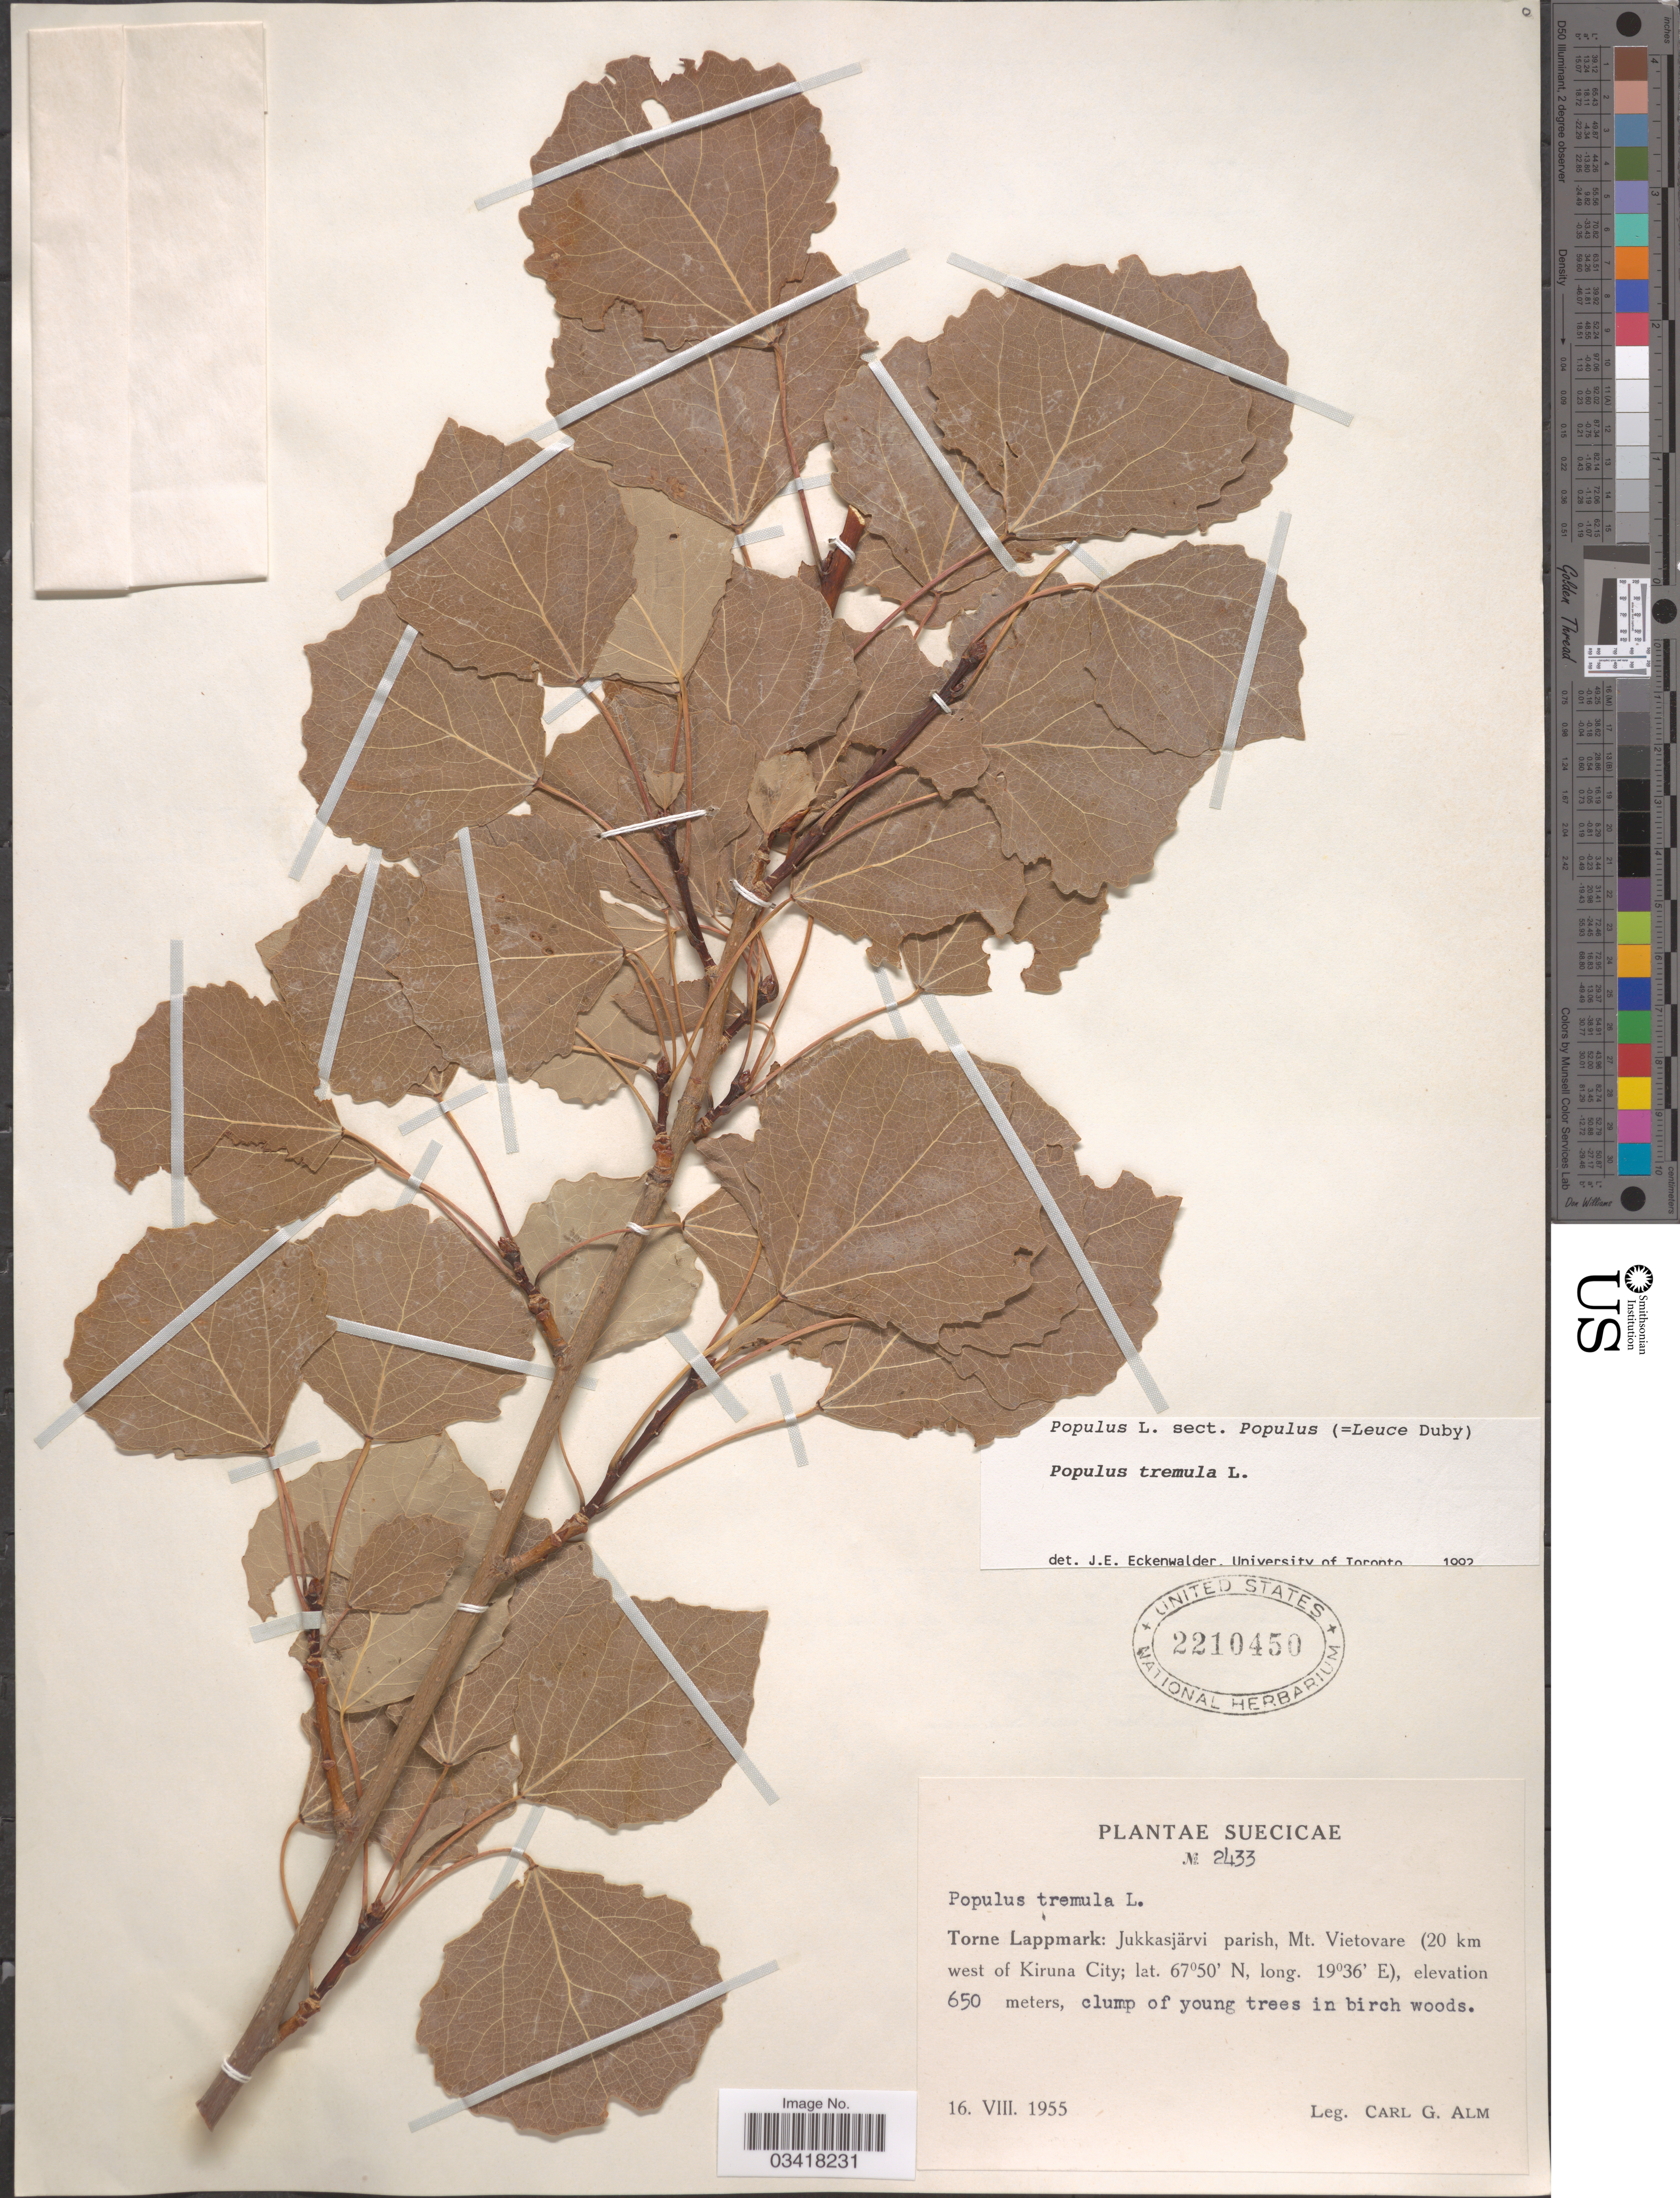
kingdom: Plantae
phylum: Tracheophyta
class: Magnoliopsida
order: Malpighiales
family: Salicaceae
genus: Populus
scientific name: Populus tremula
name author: L.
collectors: C. G. Alm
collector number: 2433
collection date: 1955-08-16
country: Sweden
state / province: Norrbotten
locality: Suecicae. Torne Lappmark: Jukkasjärvi parish, Mt. Vietovare (20 km west of Kiruna City).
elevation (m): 650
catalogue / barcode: US 2210450